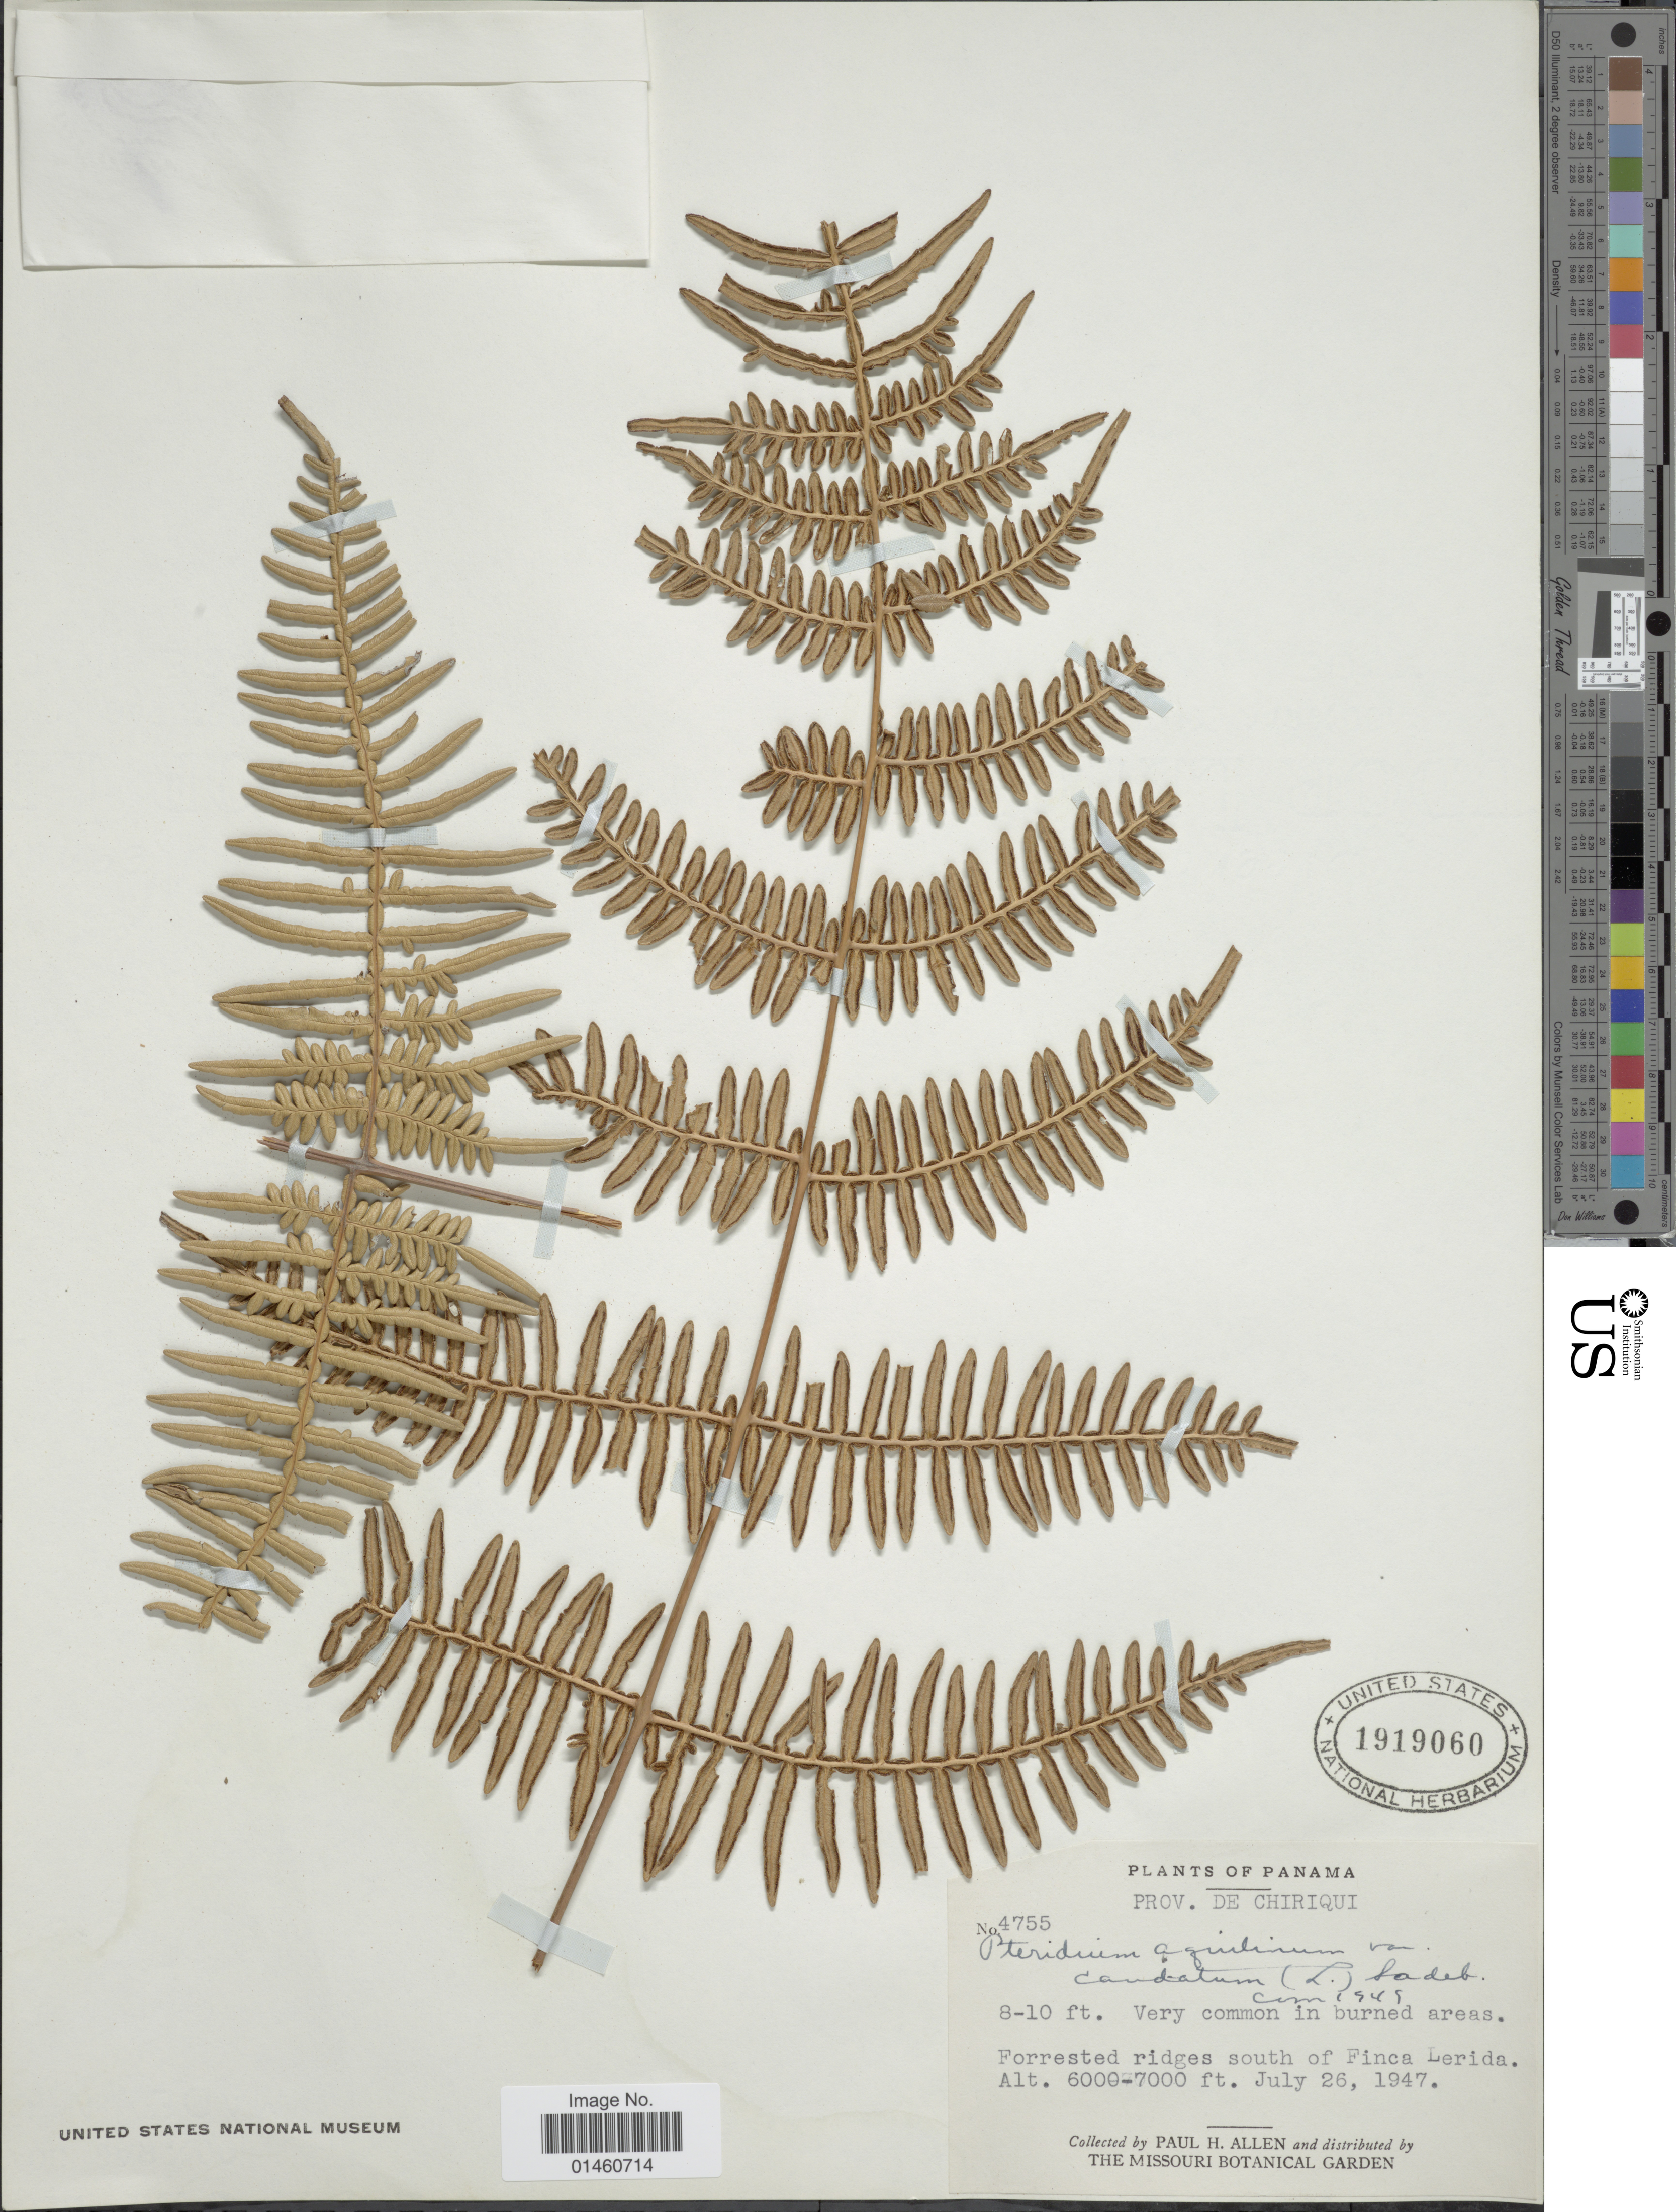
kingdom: Plantae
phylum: Tracheophyta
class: Polypodiopsida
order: Polypodiales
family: Dennstaedtiaceae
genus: Pteridium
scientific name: Pteridium aquilinum var. arachnoideum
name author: (Kaulf.) Herter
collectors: P. H. Allen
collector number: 4755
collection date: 1947-07-26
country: Panama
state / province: Chiriqui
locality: Forested ridges south of Finca Lerida.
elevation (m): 1829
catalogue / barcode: US 1919060